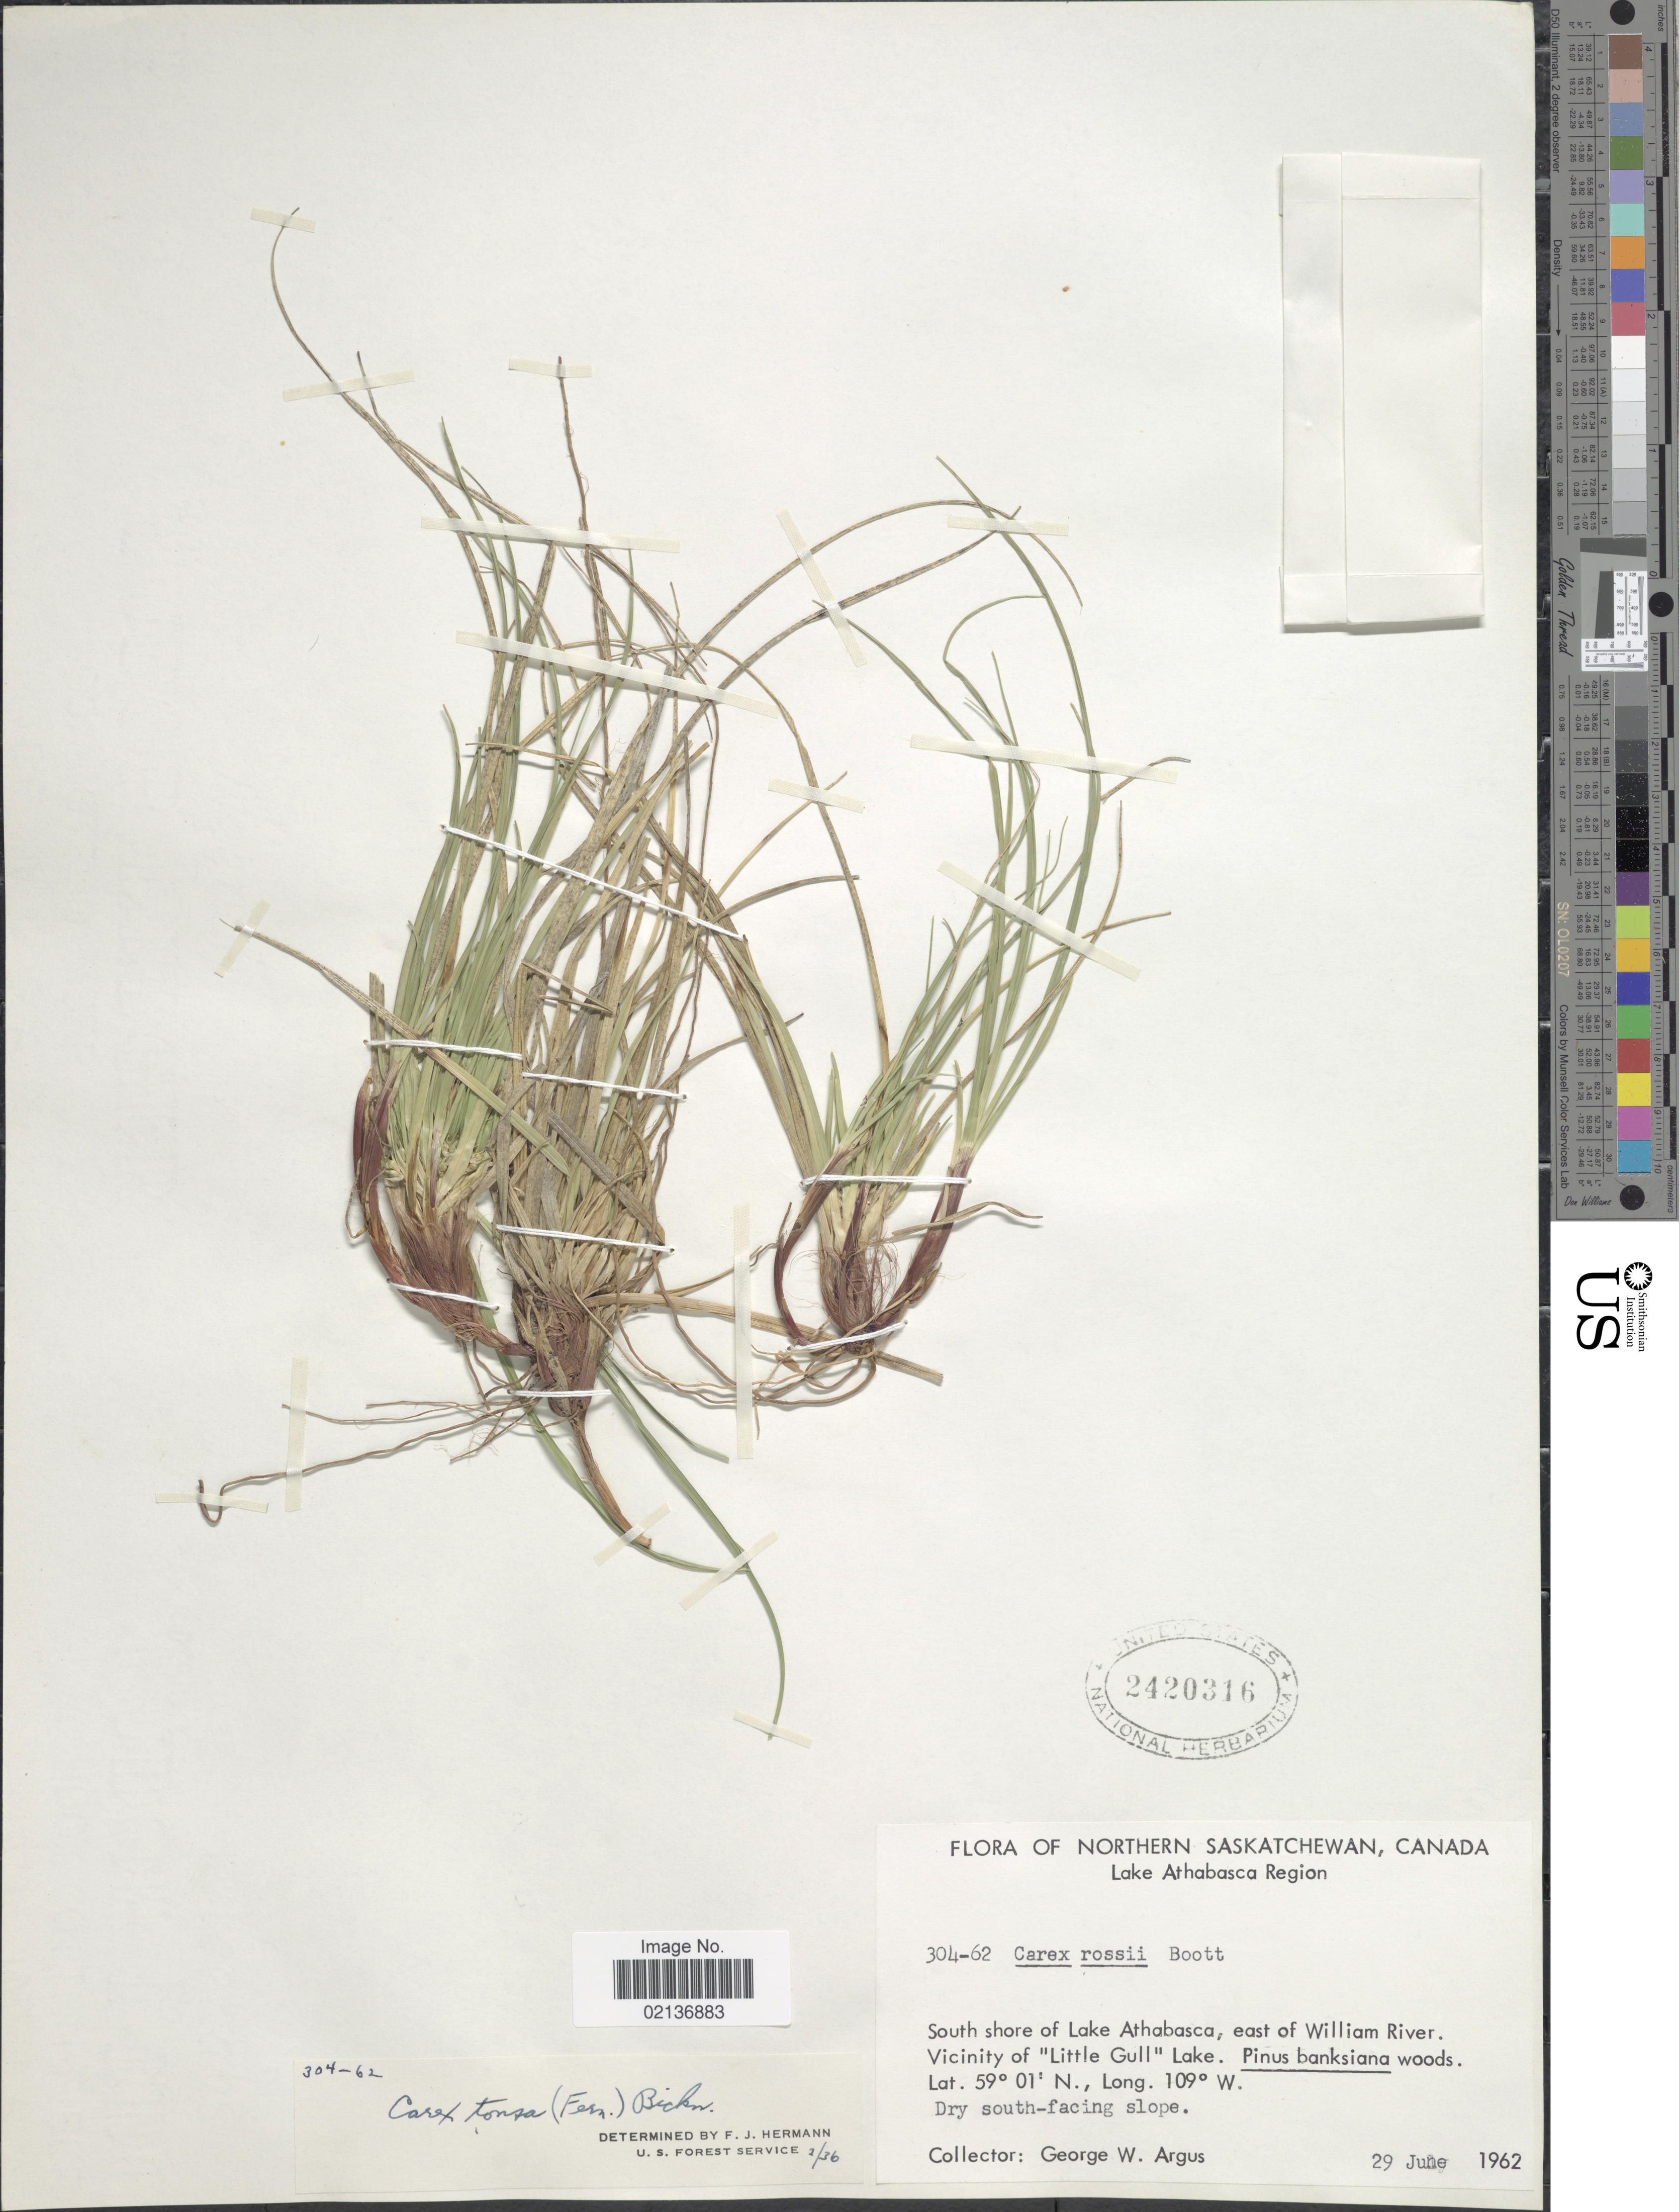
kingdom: Plantae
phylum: Tracheophyta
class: Liliopsida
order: Poales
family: Cyperaceae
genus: Carex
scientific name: Carex tonsa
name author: (Fernald) E.P. Bicknell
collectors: G. W. Argus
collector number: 304-62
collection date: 1962-06-29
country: Canada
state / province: Saskatchewan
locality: Northern Saskatchewan, Canada, South shore of Lake Athabasca, east of William River, Vicinity of "Little Gull" Lake, Lake Athabasca Region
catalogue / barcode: US 2420316